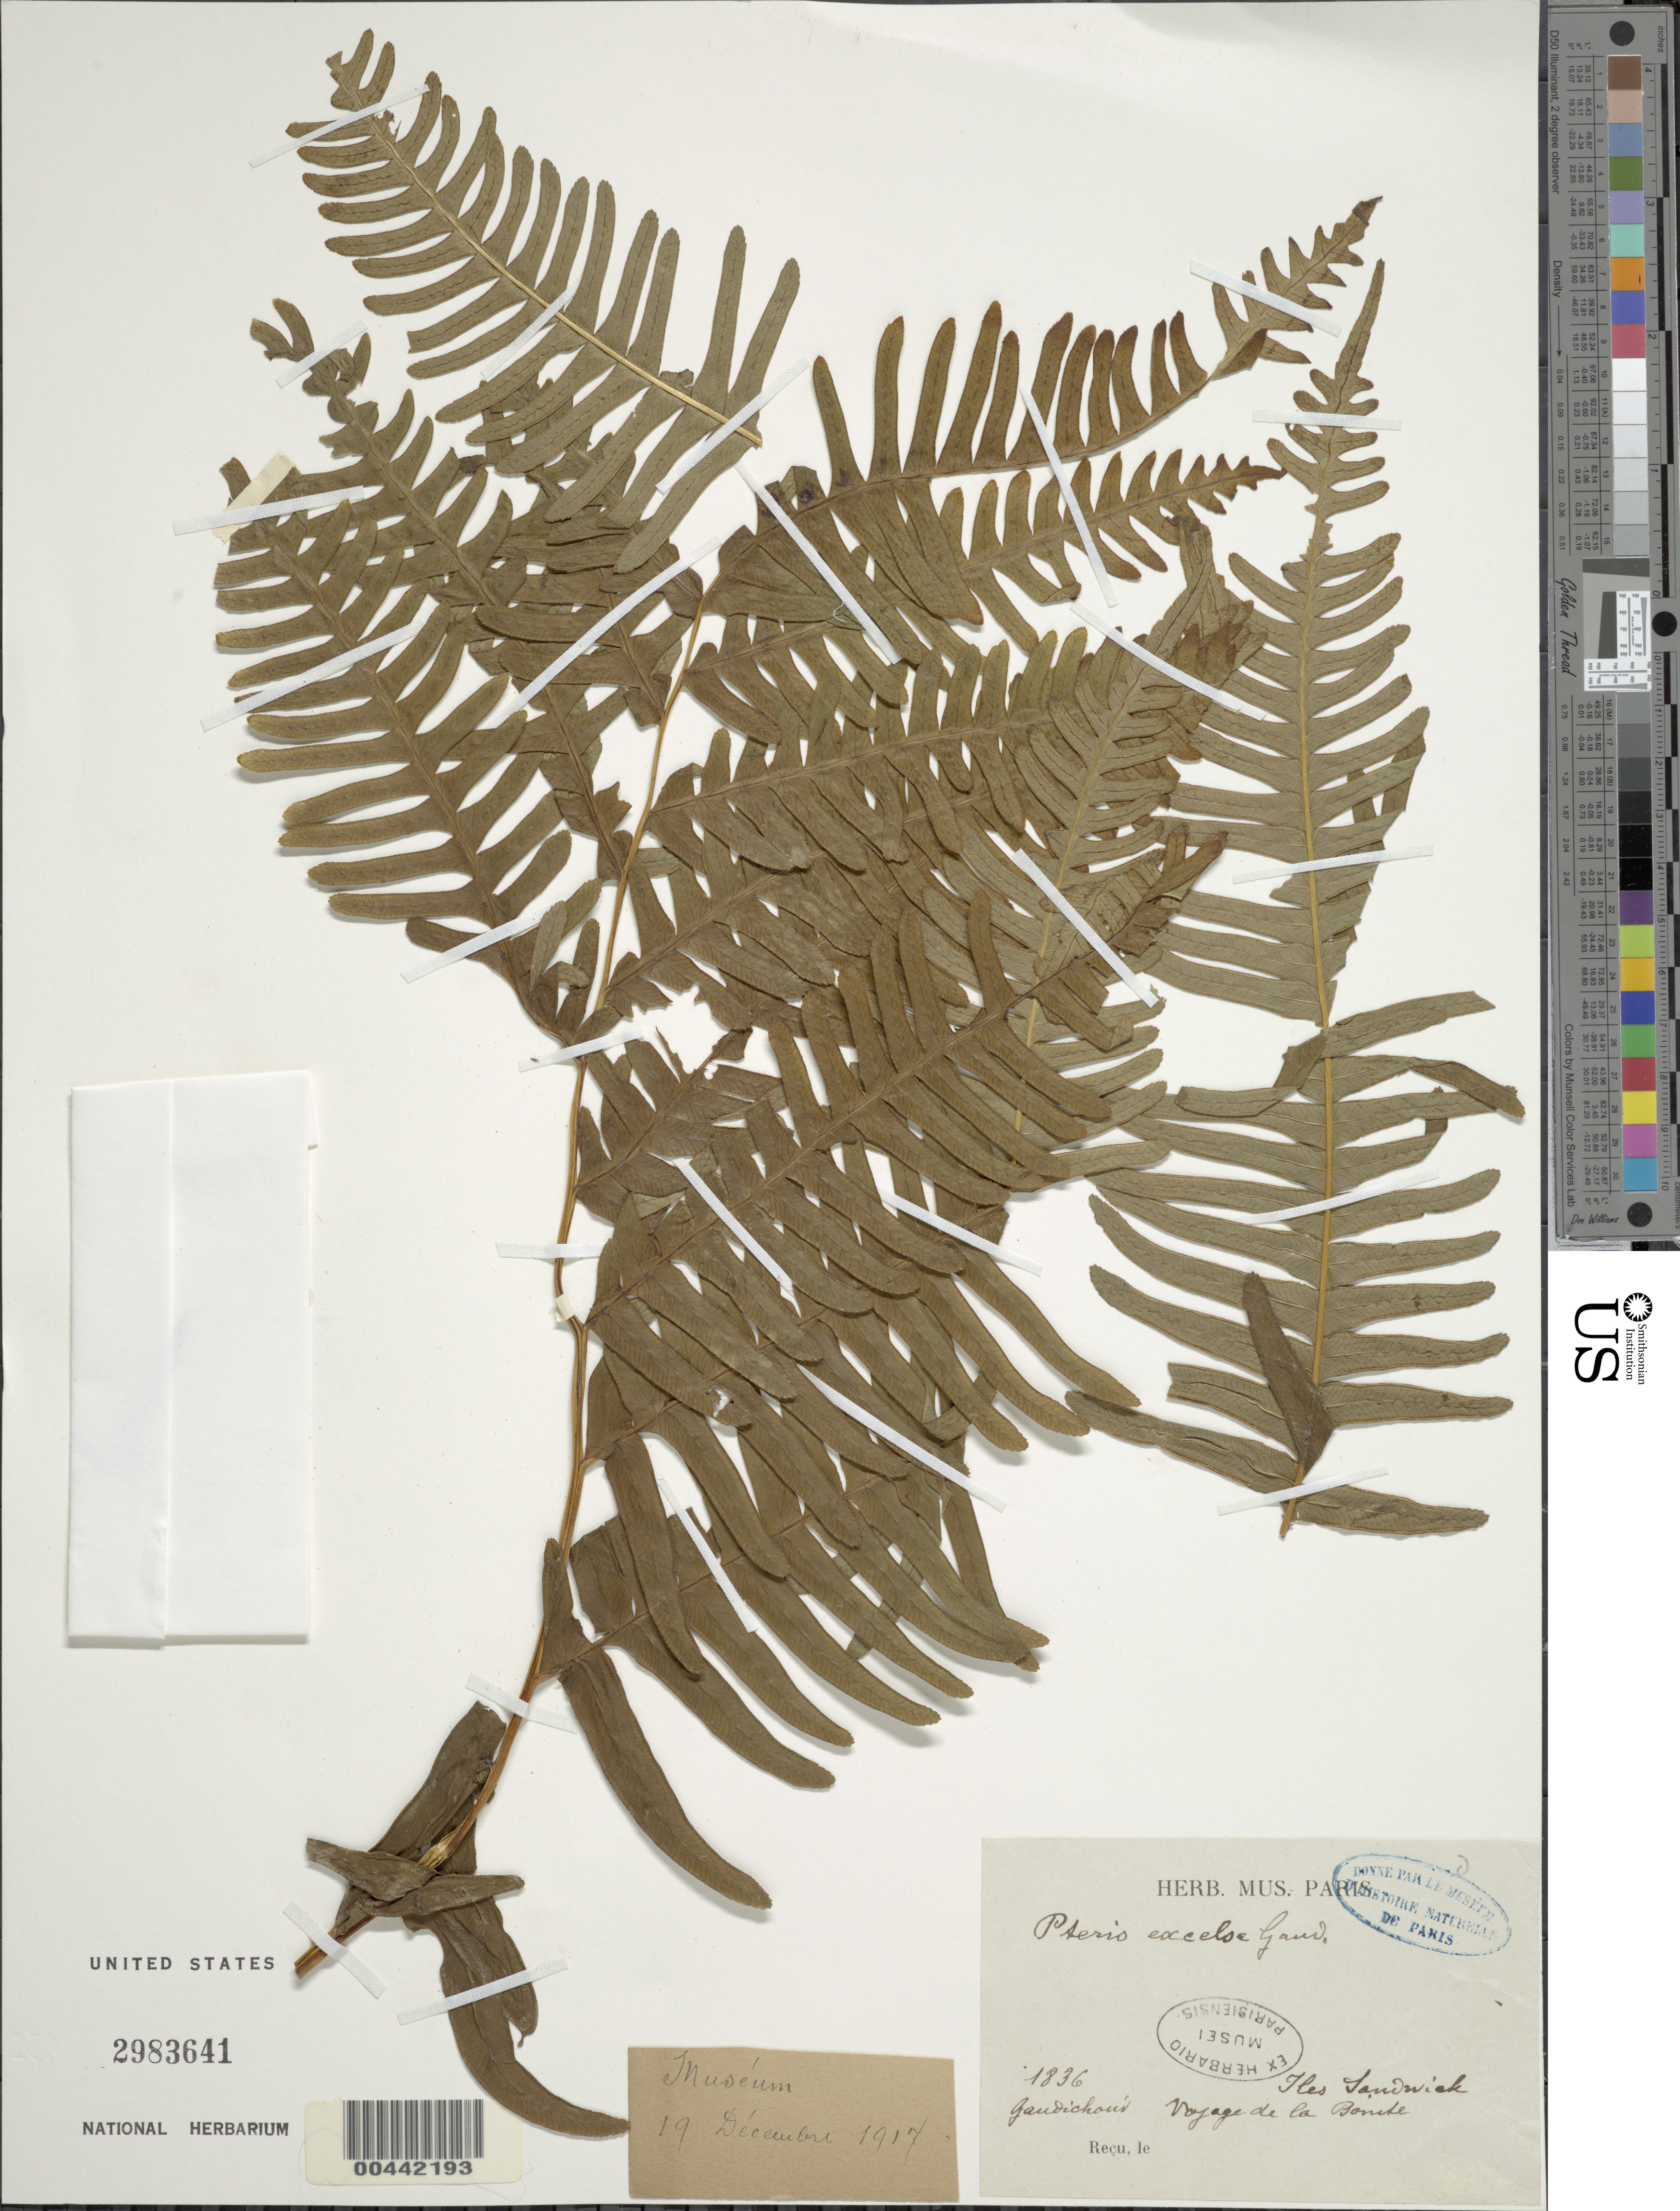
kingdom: Plantae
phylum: Tracheophyta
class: Polypodiopsida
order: Polypodiales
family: Pteridaceae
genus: Pteris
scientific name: Pteris terminalis var. terminalis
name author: Wall.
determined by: Wagner, W. L., (BOT), Smithsonian Institution - National Museum of Natural History (UNITED STATES)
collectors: C. Gaudichaud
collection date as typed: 1836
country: United States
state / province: Hawaii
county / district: Kauai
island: Kaua'i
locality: Iles Sandwich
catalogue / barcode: US 2983641